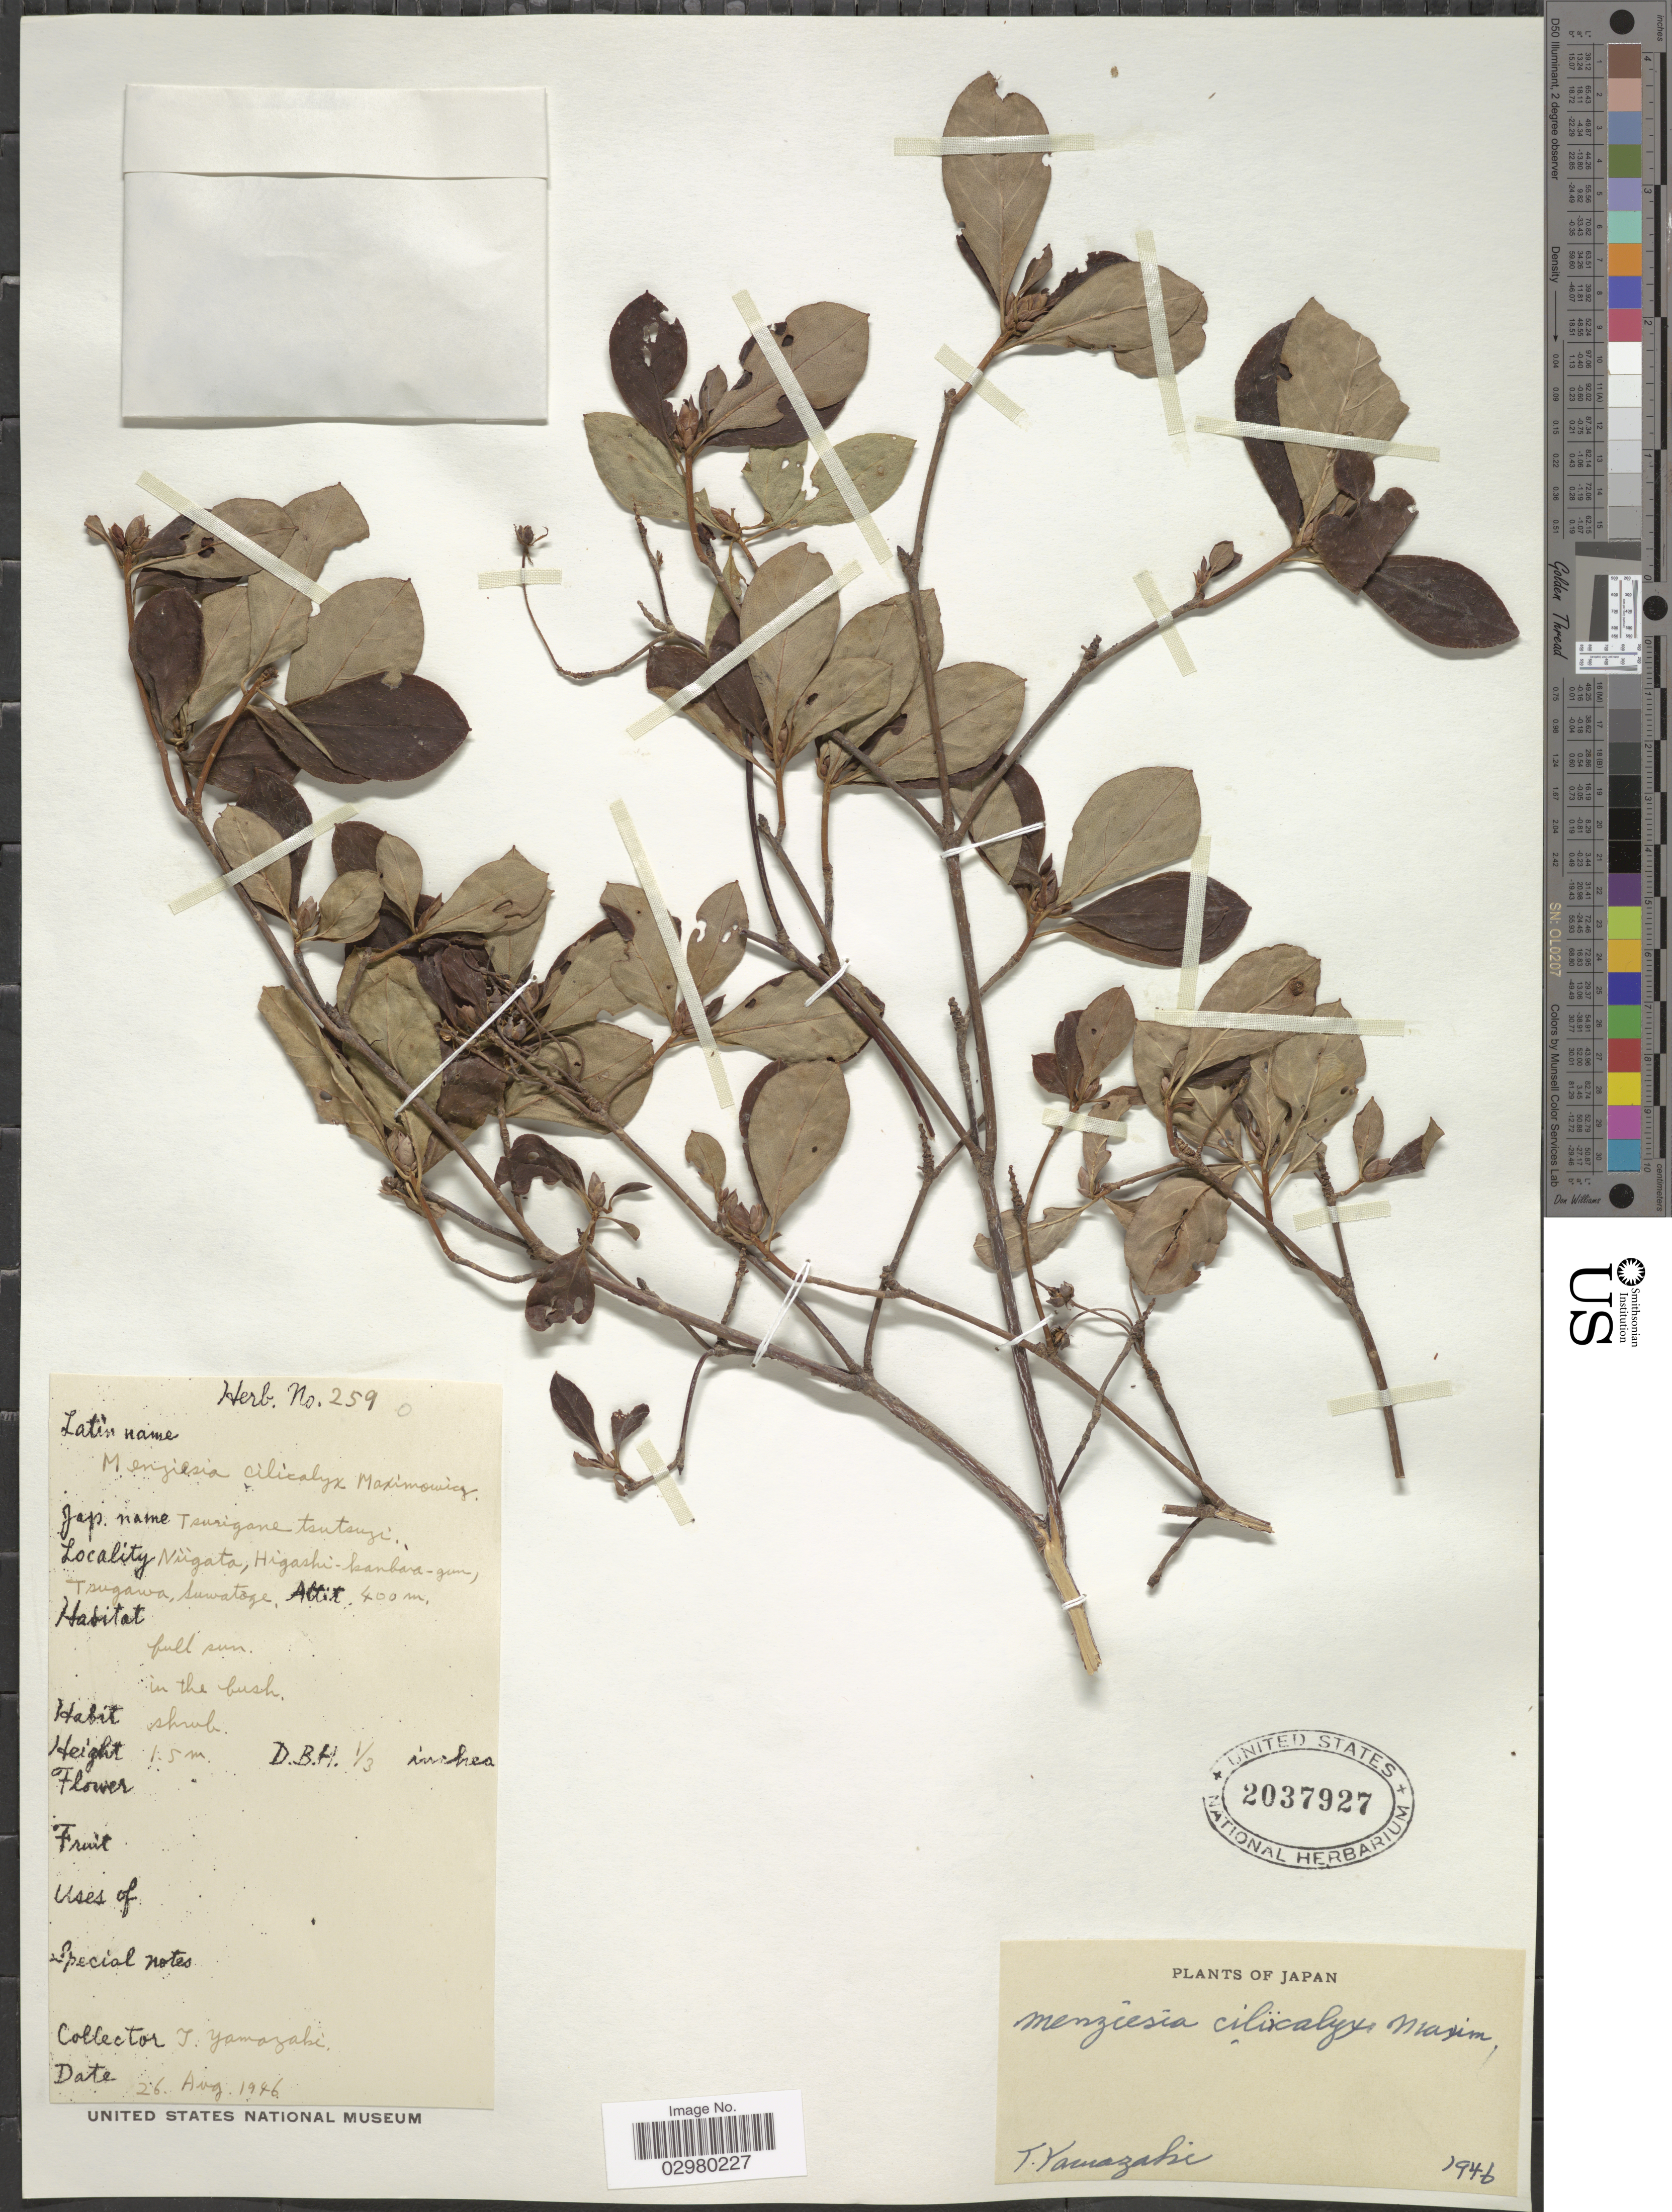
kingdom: Plantae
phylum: Tracheophyta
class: Magnoliopsida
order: Ericales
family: Ericaceae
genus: Menziesia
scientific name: Menziesia ciliicalyx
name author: Maxim.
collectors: T. Yamazaki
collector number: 259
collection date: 1946-08-26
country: Japan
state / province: Niigata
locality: Higashi-kanbara-gum, Tsugawa, Suwatoge.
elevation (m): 400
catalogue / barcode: US 2037927